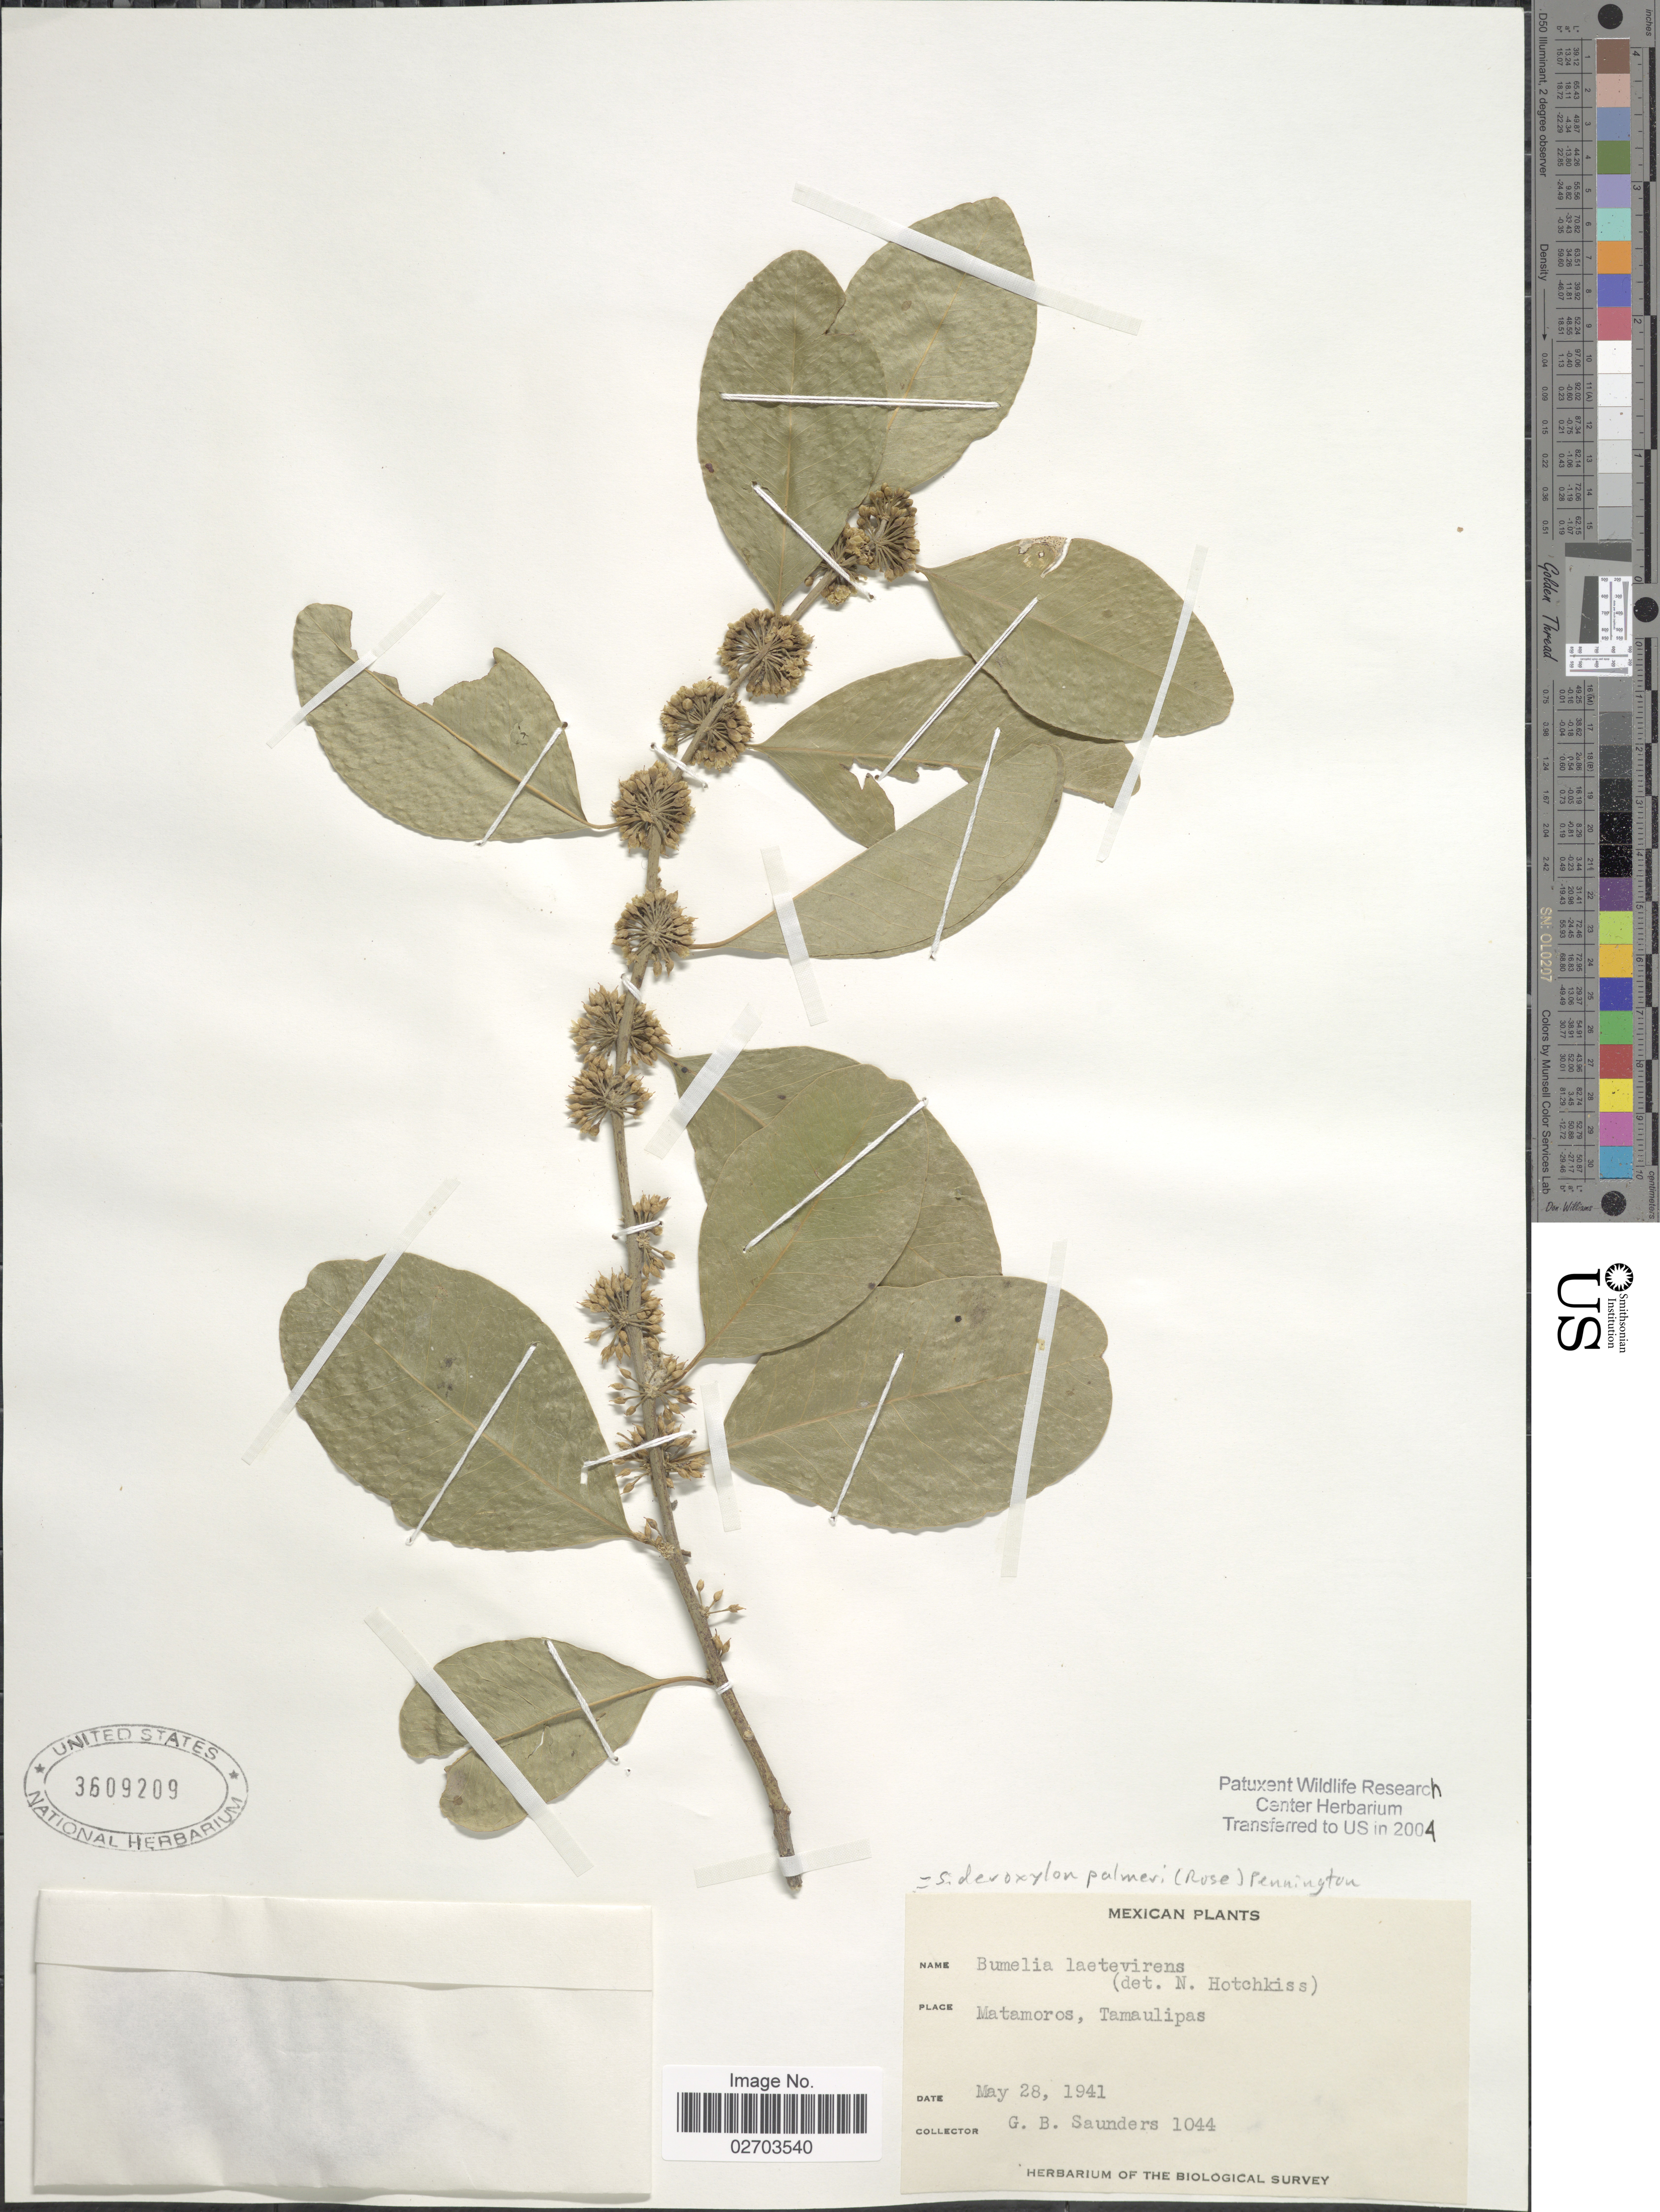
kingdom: Plantae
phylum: Tracheophyta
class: Magnoliopsida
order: Ericales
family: Sapotaceae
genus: Sideroxylon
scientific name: Sideroxylon palmeri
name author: (Rose) T.D. Penn.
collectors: G. B. Saunders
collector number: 1044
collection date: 1941-05-28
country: Mexico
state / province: Tamaulipas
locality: Matamoros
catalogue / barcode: US 3609209